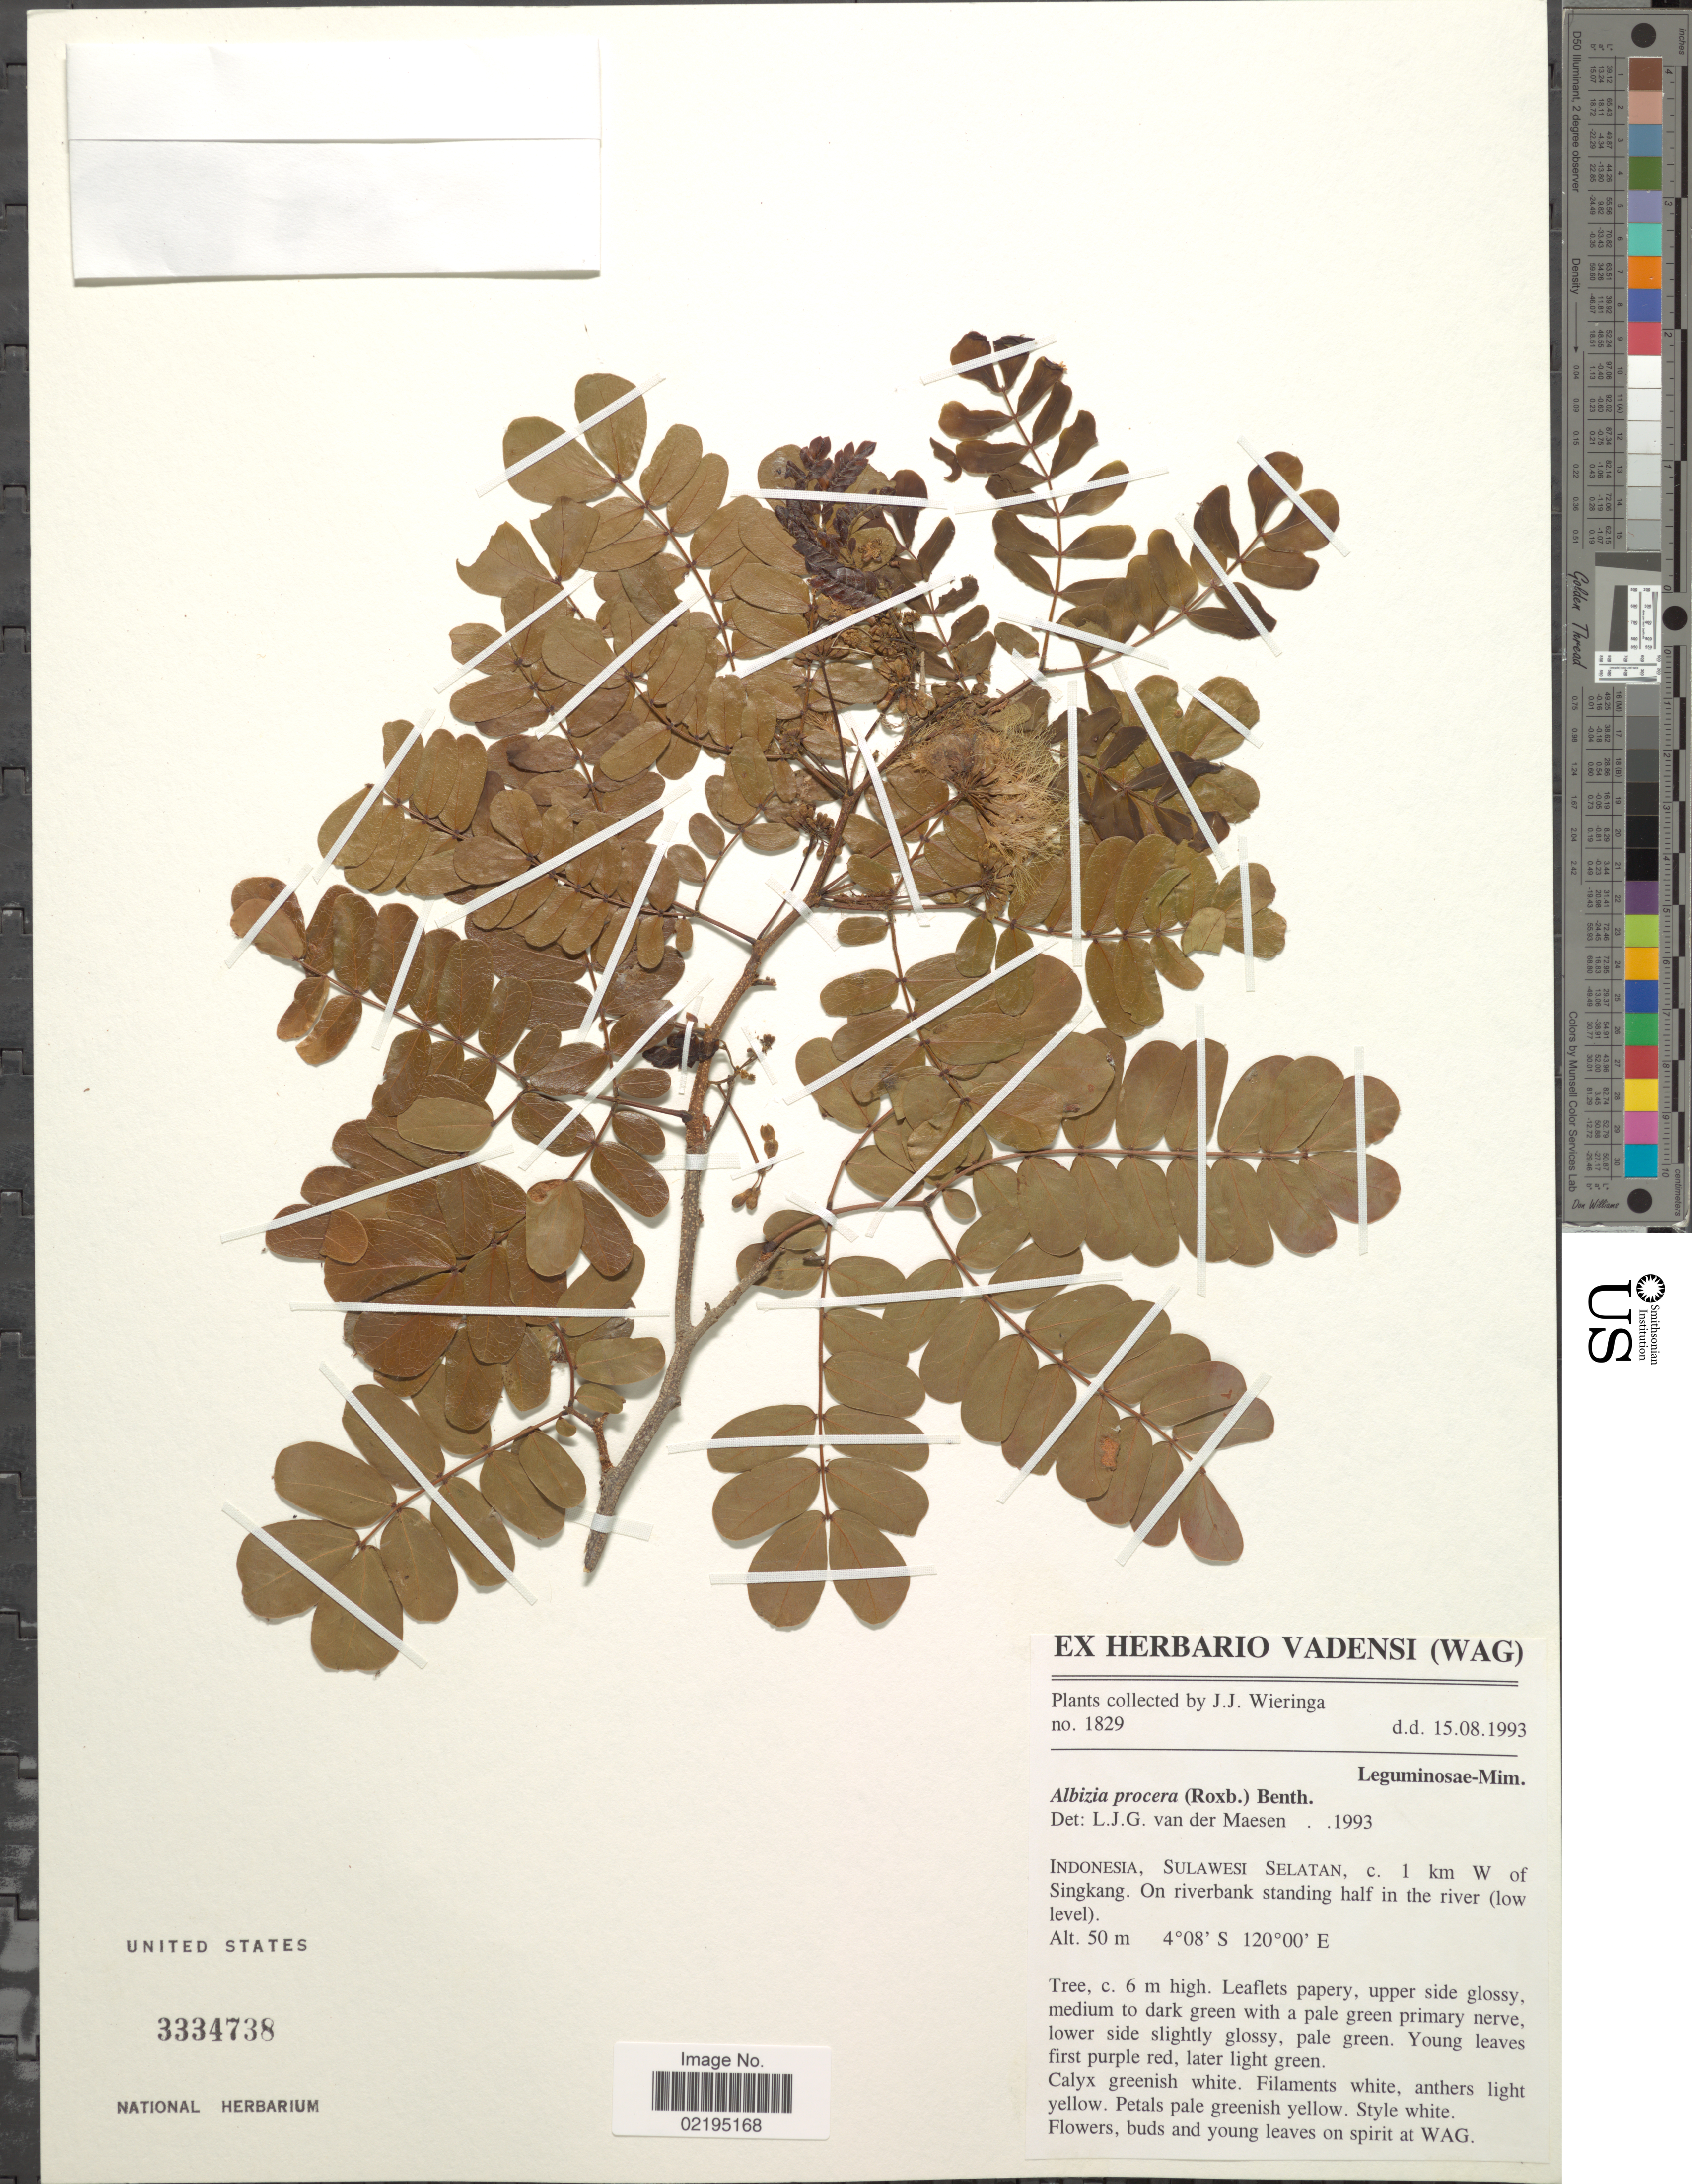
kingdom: Plantae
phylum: Tracheophyta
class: Magnoliopsida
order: Fabales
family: Fabaceae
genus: Albizia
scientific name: Albizia procera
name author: (Roxb.) Benth.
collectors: J. Wieringa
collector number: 1829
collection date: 1993-08-15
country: Indonesia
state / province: Sulawesi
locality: Sulawesi Selatan, c. 1 km W of Singkan, on riverbank standing half in the river (low level).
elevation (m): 50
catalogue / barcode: US 3334738